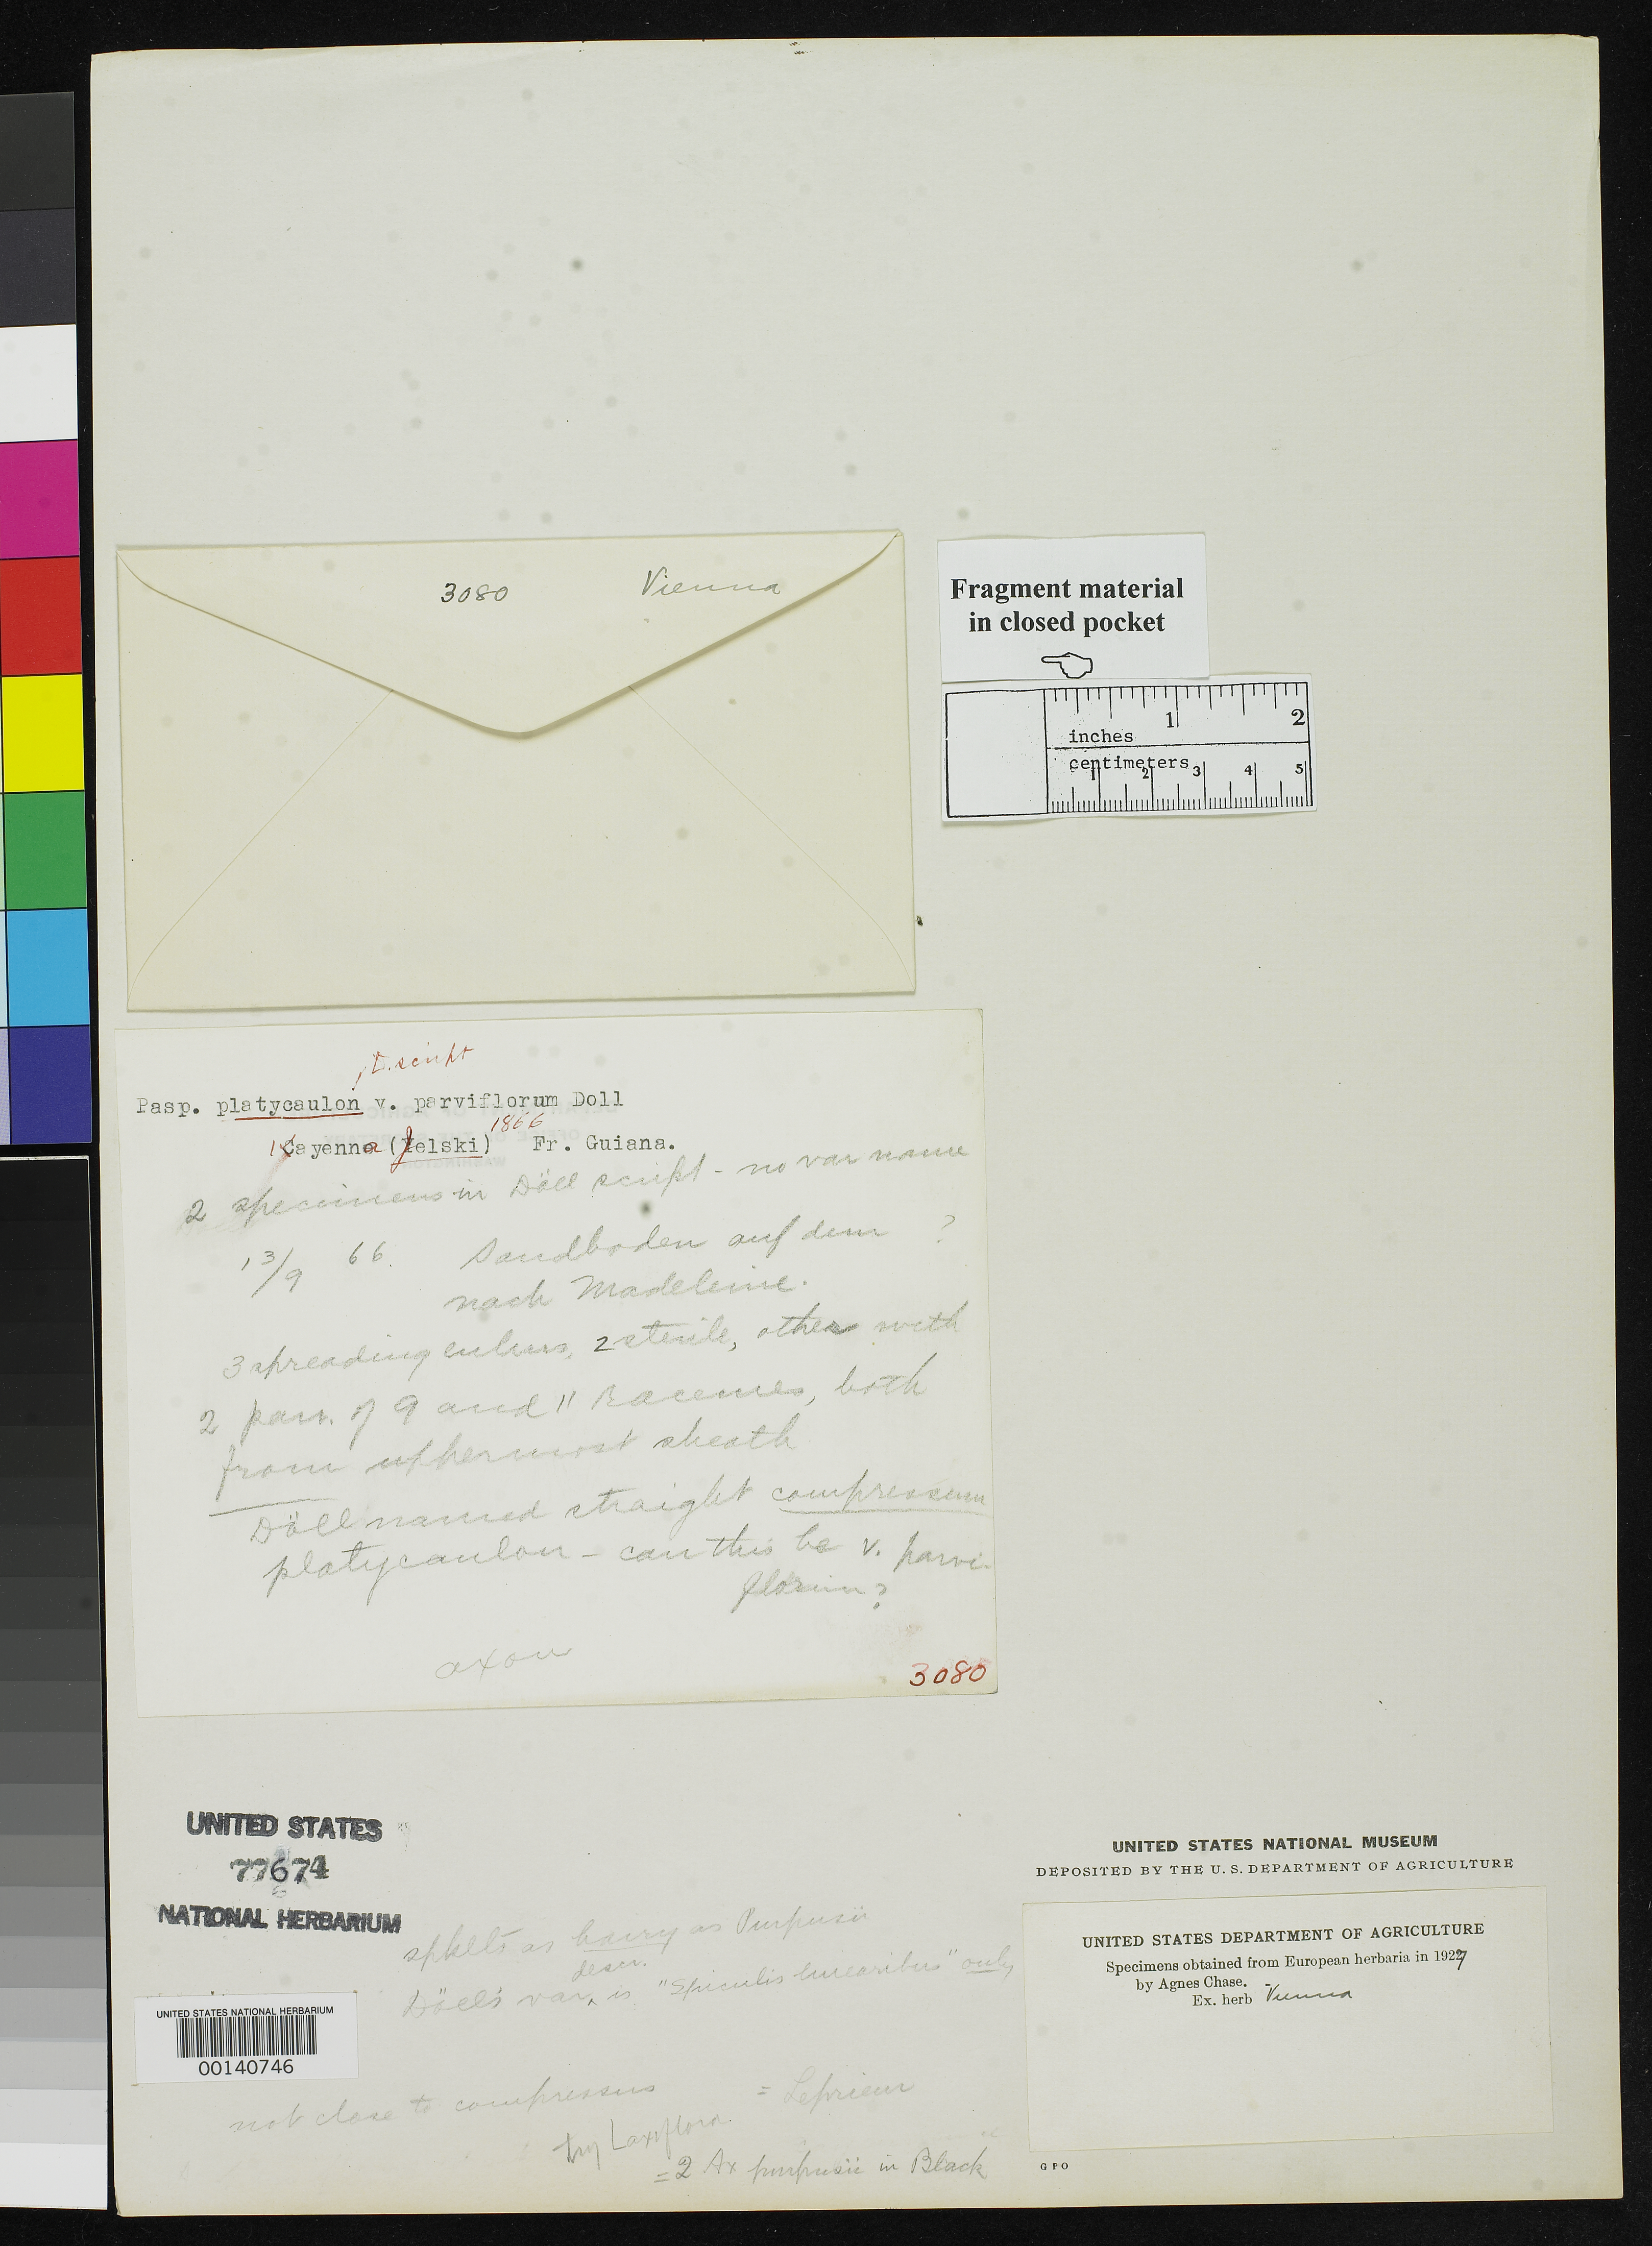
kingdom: Plantae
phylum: Tracheophyta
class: Liliopsida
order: Poales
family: Poaceae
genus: Paspalum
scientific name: Paspalum platycaulon var. parviflorum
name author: Döll in Mart.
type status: Type Fragment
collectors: C. von Jelski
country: French Guiana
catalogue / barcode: US 77674